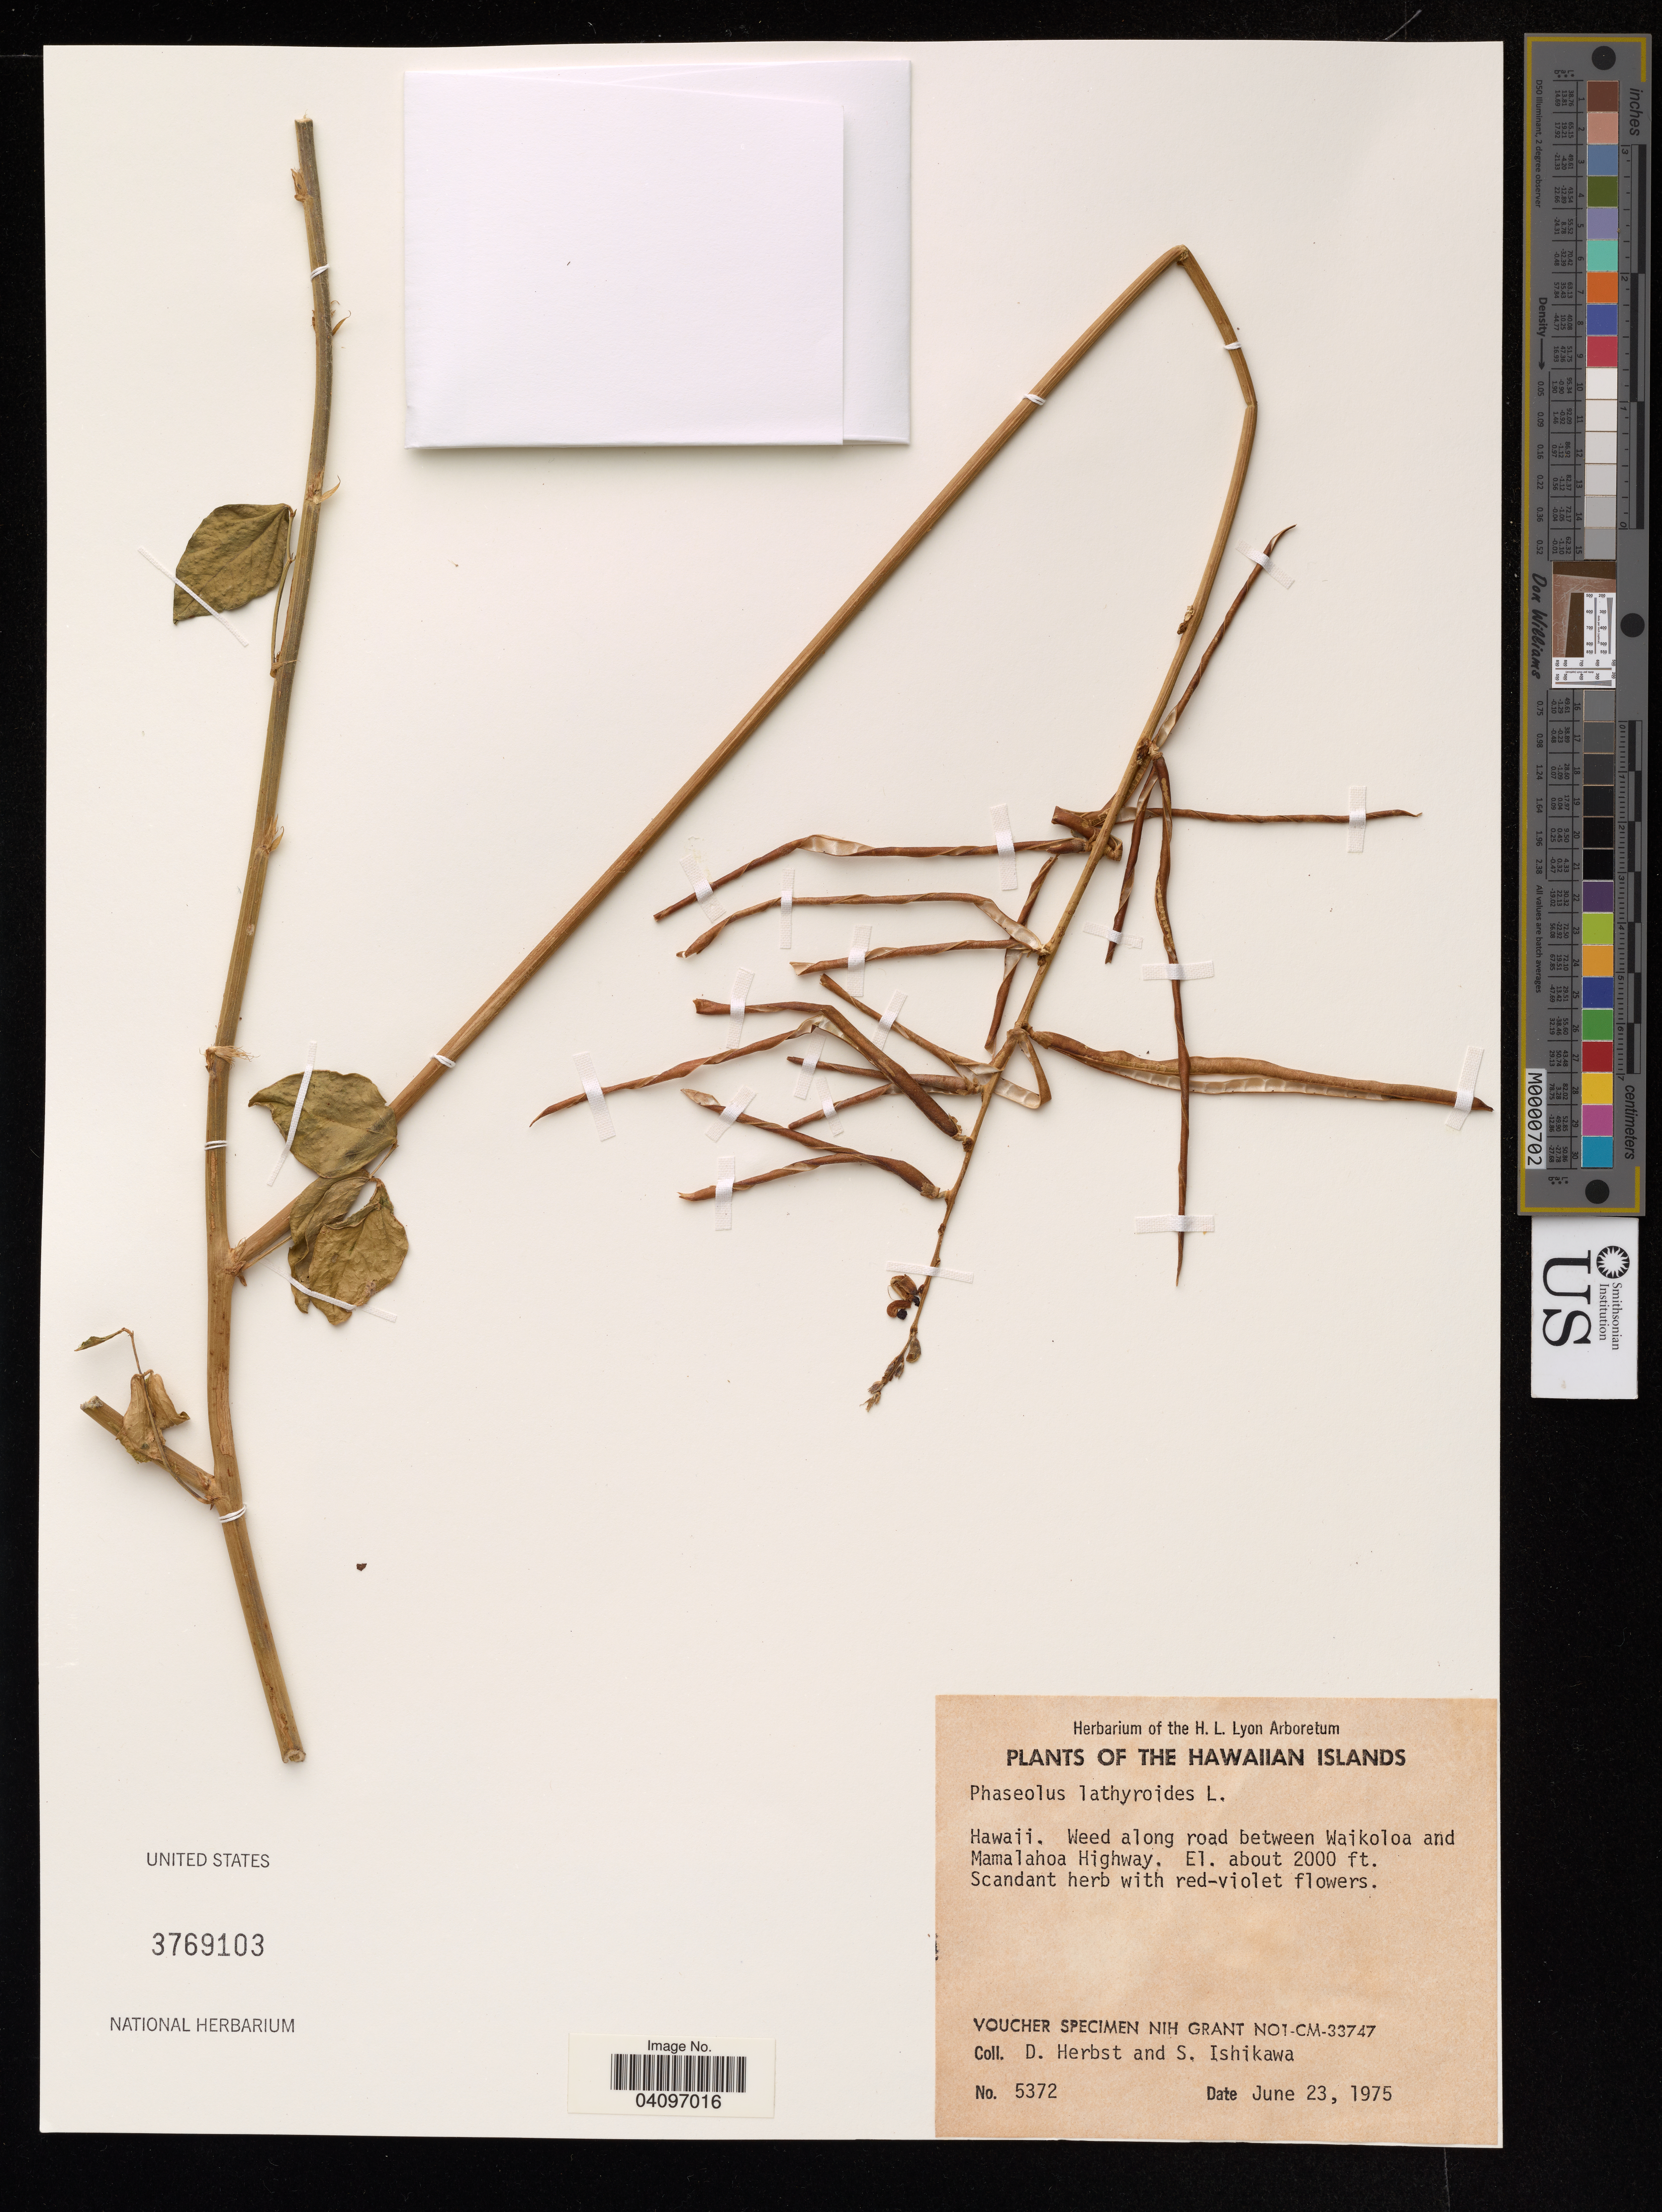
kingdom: Plantae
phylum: Tracheophyta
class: Magnoliopsida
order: Fabales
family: Fabaceae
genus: Macroptilium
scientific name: Macroptilium lathyroides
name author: (L.) Urb.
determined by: Wagner, W. L., (BOT), Smithsonian Institution - National Museum of Natural History (UNITED STATES)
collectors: D. Herbst & S. Ishikawa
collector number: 5372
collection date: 1975-06-23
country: United States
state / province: Hawaii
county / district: Hawaii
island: Hawaii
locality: The Hawaiian Islands. Weed along road between Waikoloa and Mamalahoa Highway.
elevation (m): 610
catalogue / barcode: US 3769103